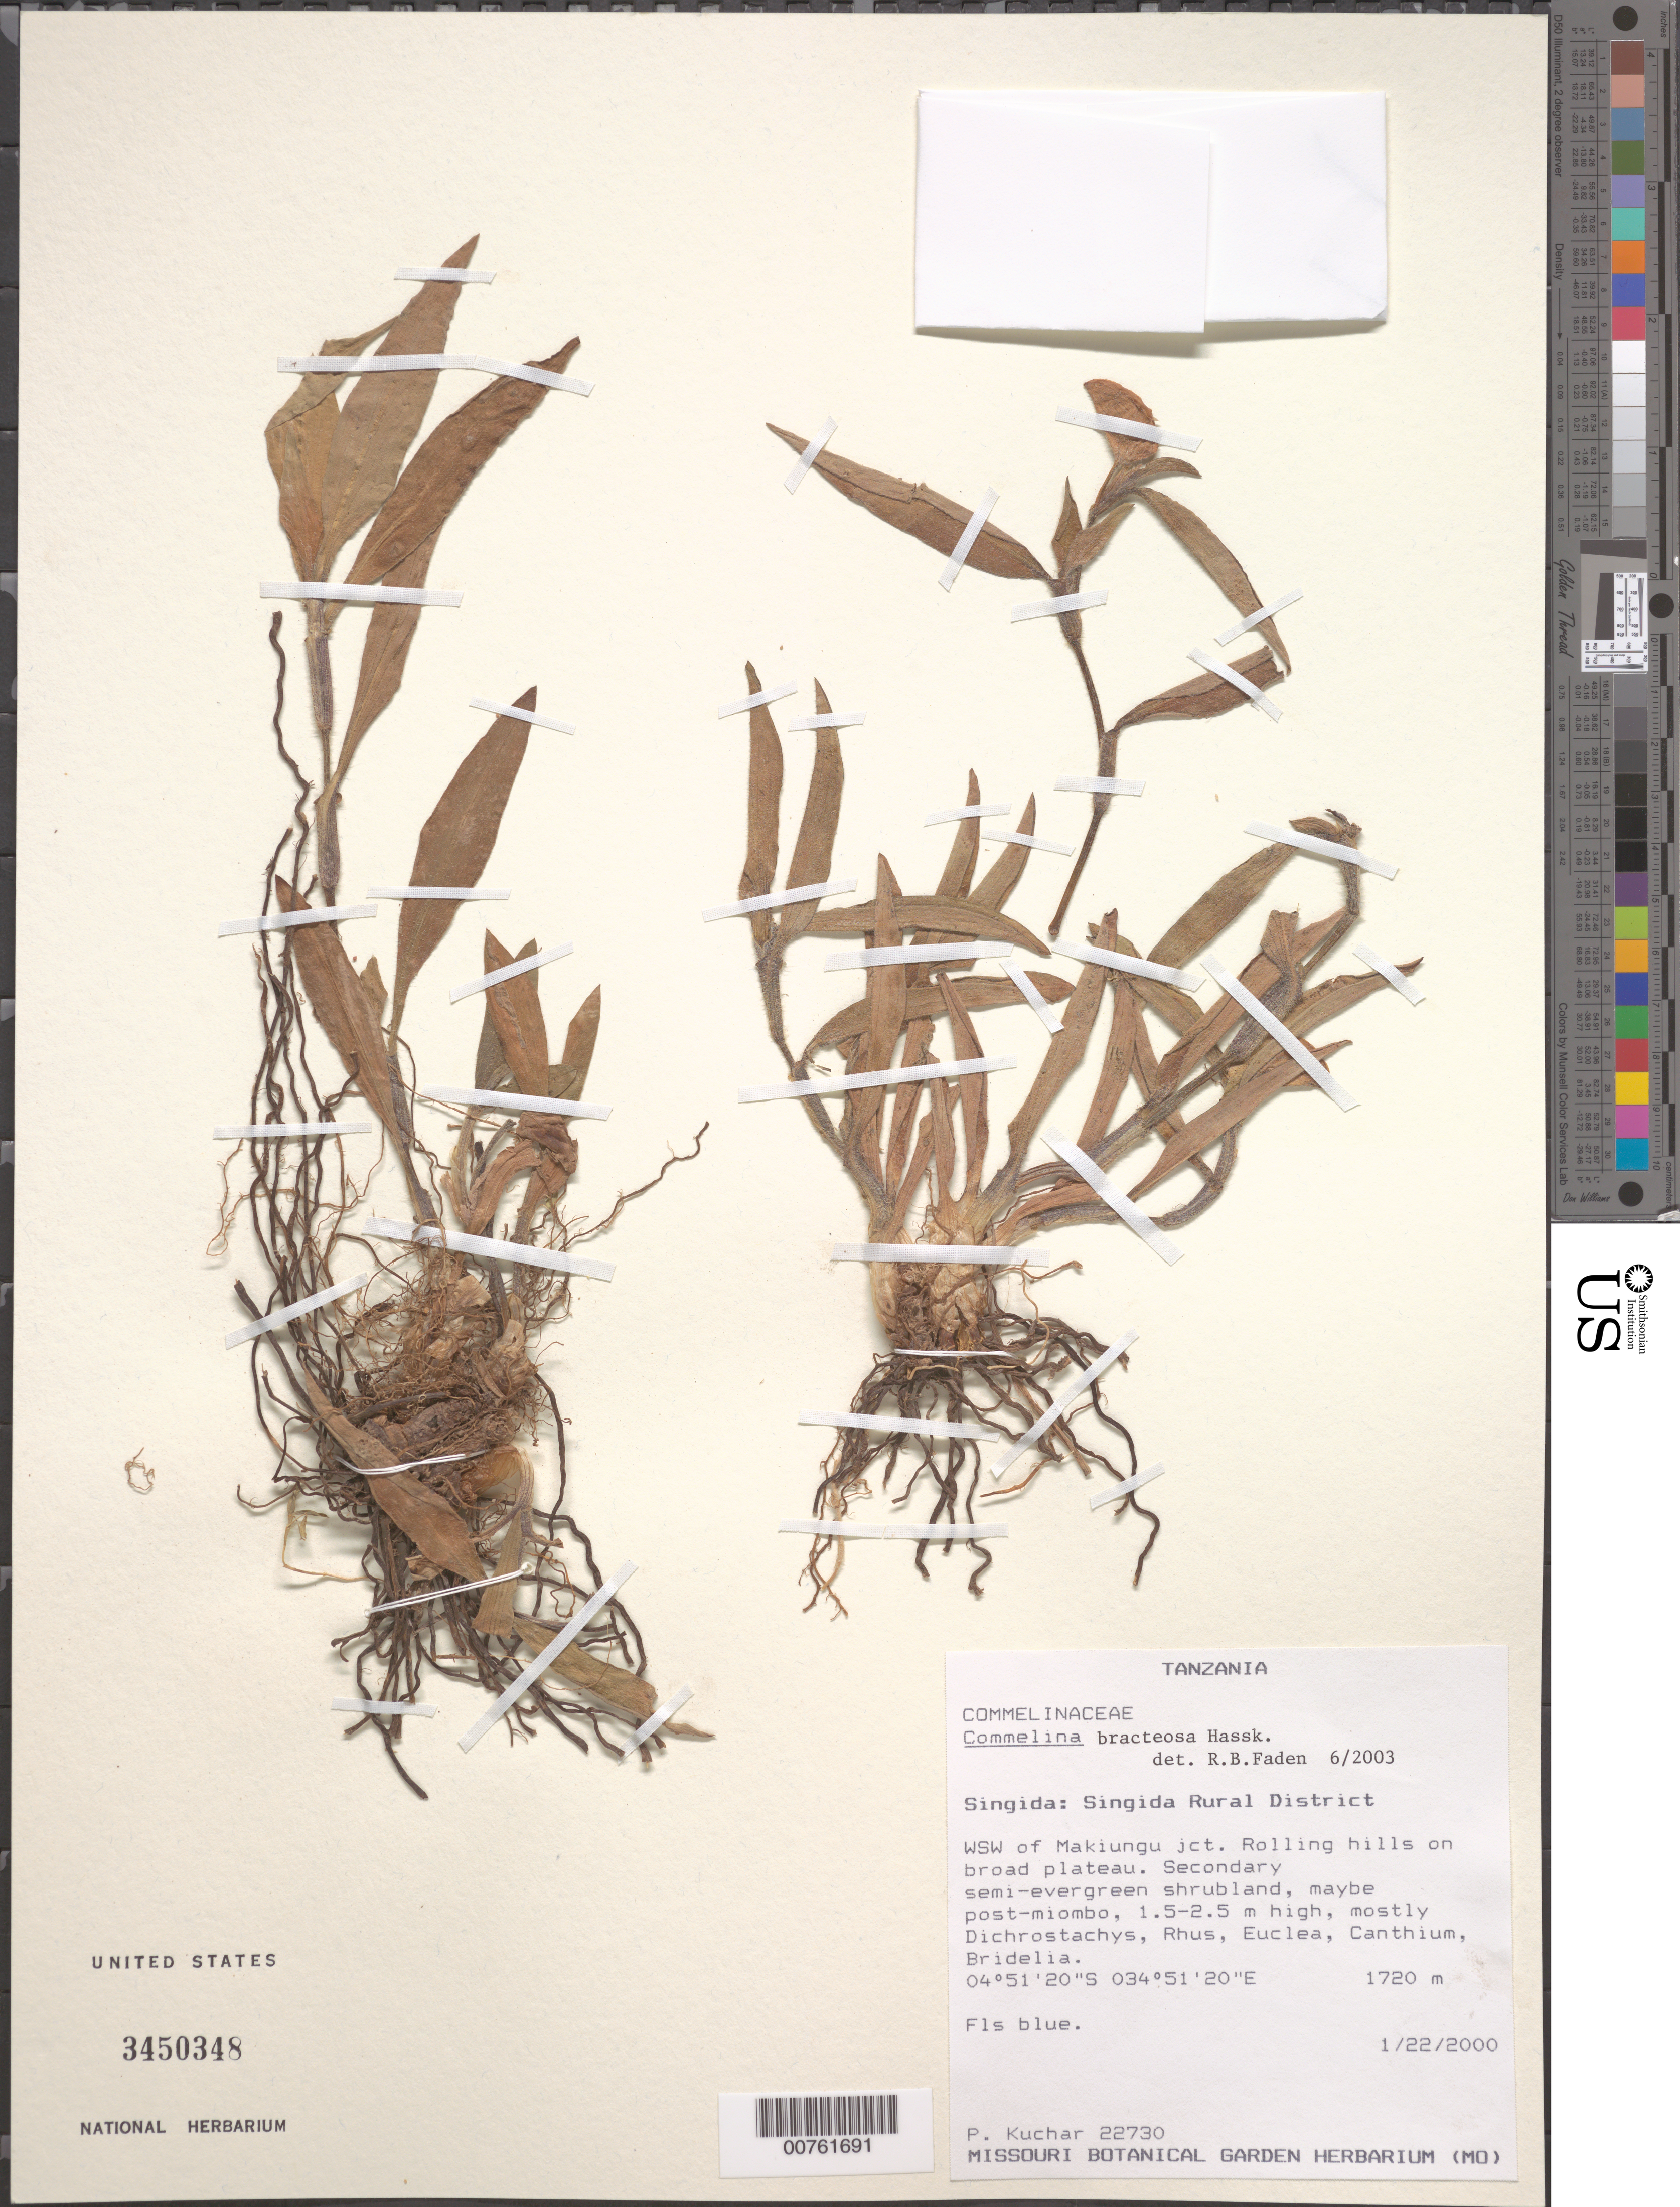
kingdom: Plantae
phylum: Tracheophyta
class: Liliopsida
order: Commelinales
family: Commelinaceae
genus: Commelina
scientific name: Commelina bracteosa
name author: Hassk.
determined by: Faden, Robert B., (US), Smithsonian Institution - National Museum of Natural History (UNITED STATES)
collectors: P. Kuchar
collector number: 22730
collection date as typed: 22 Jan 2000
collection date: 2000-01-22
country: Tanzania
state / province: Singida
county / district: Singida Rural District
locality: WSW of Makiungu jct.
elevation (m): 1720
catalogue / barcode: US 3450348